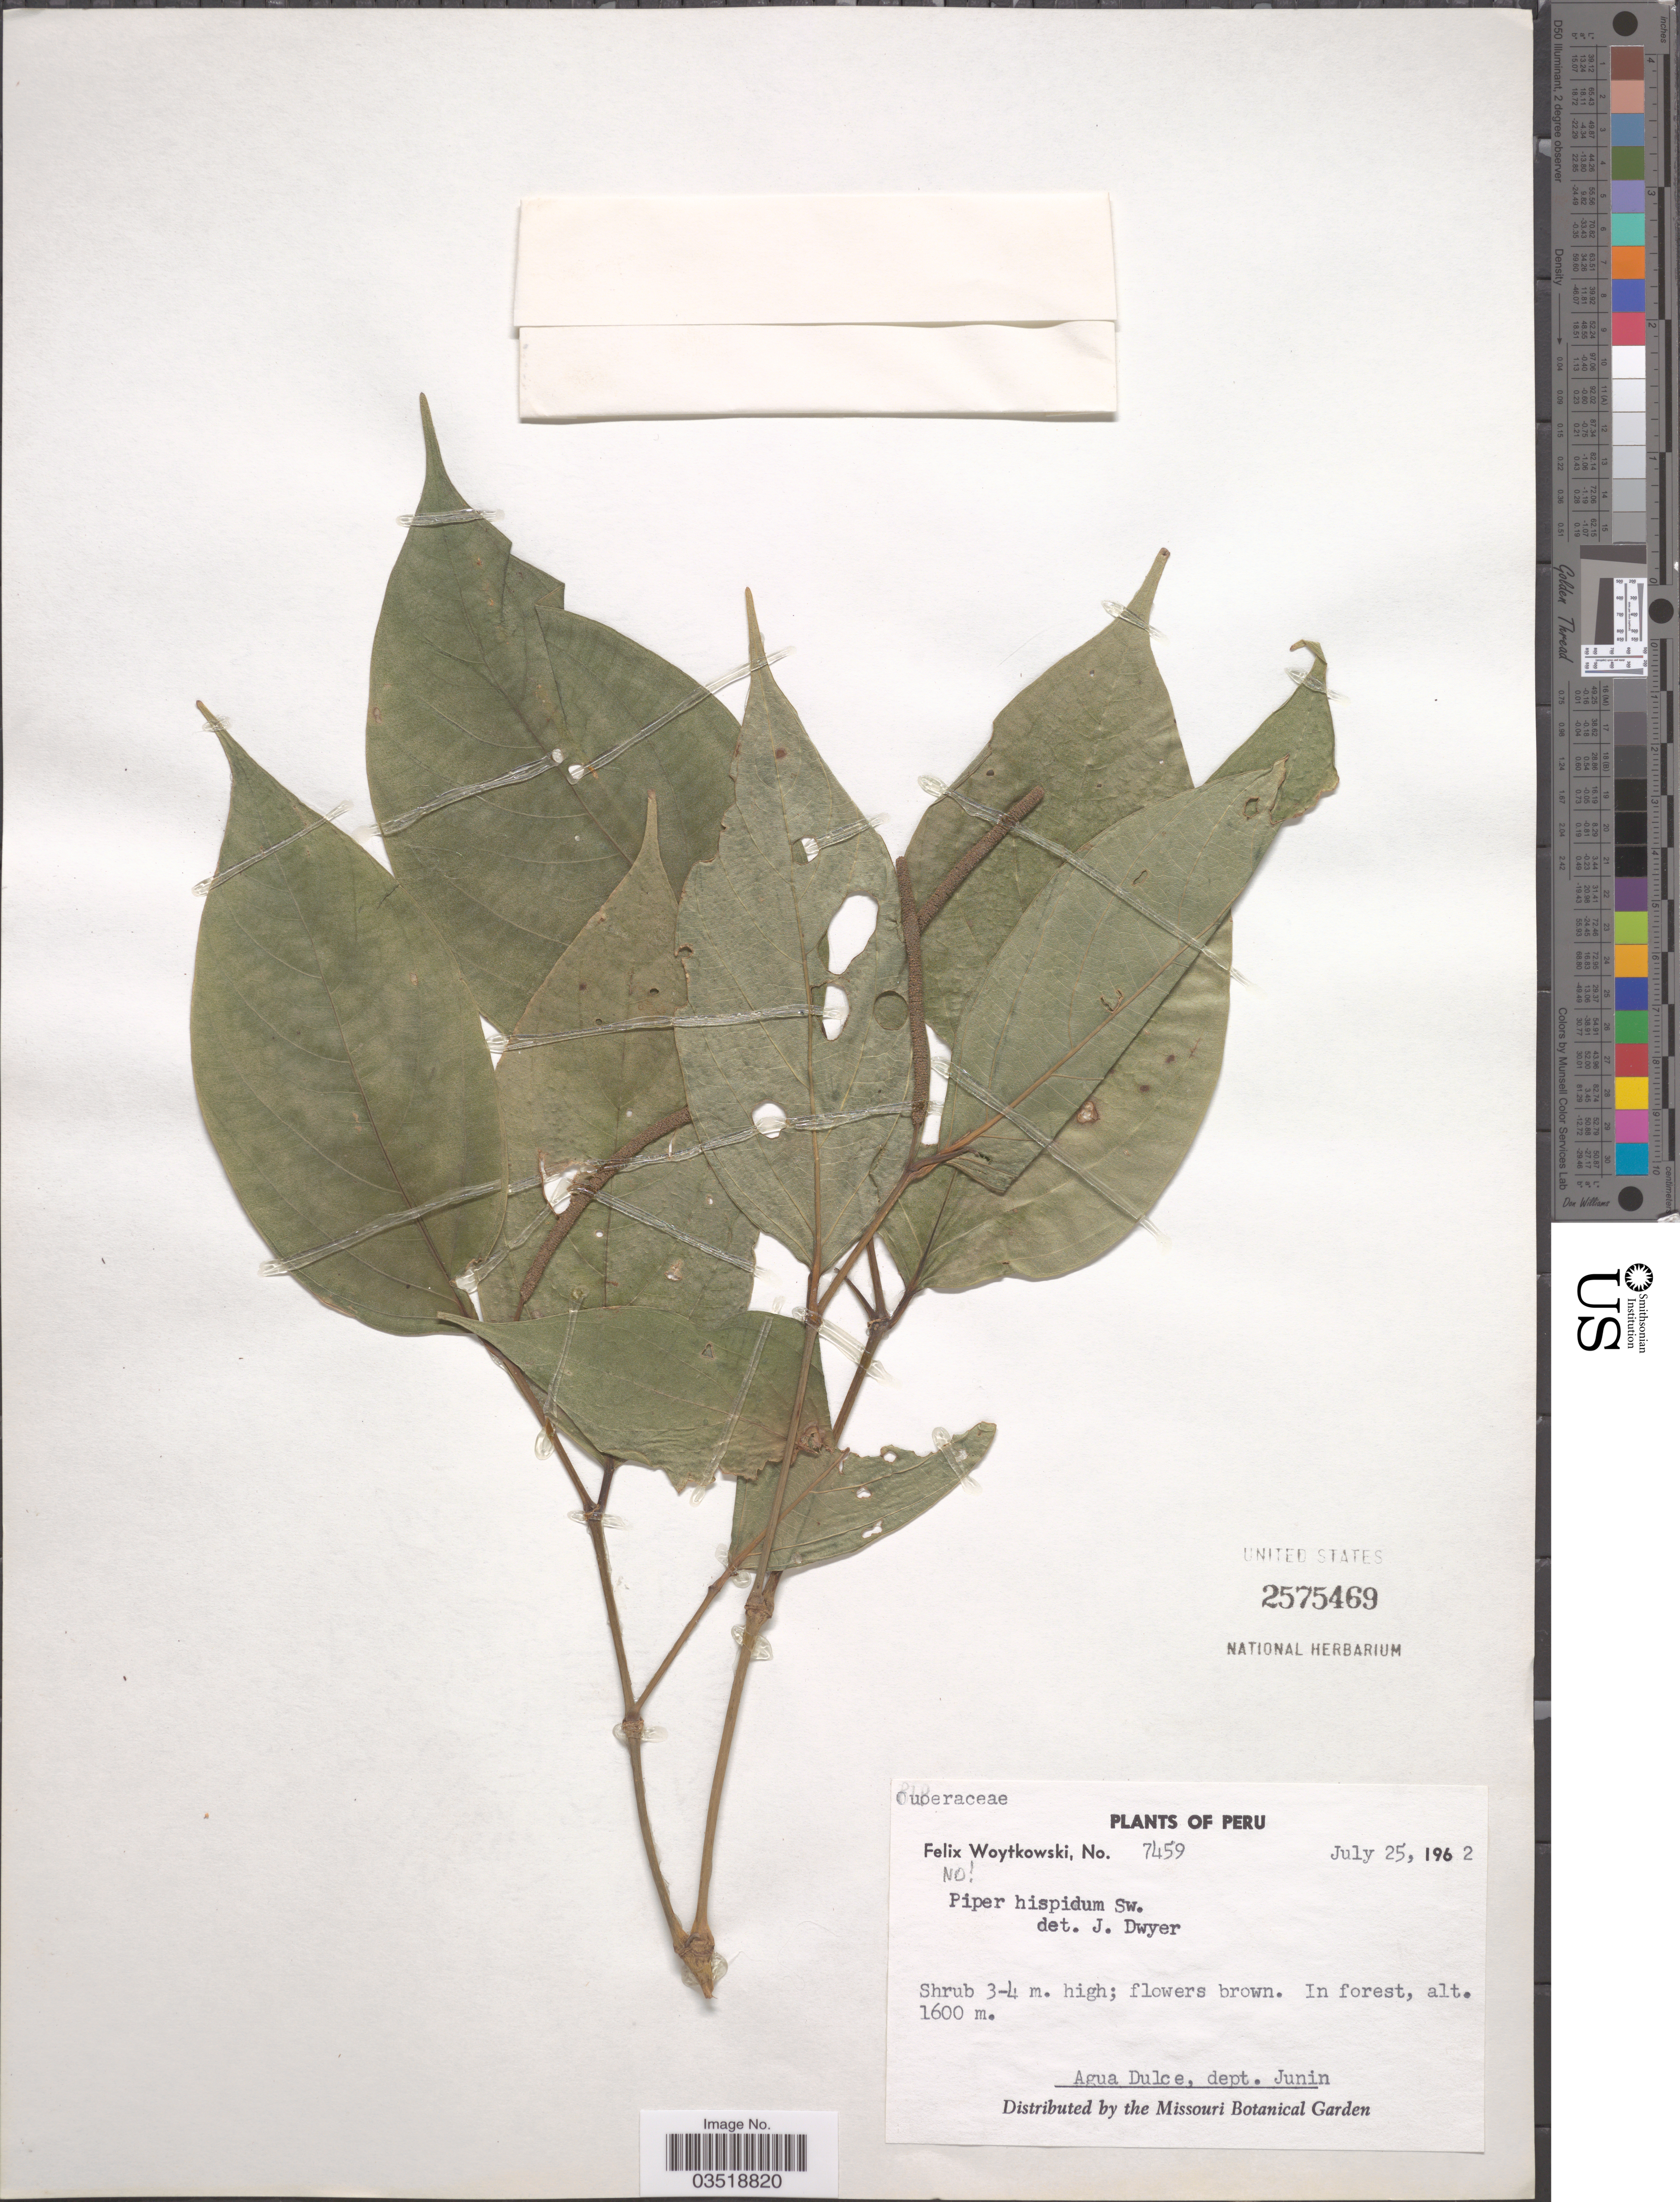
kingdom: Plantae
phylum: Tracheophyta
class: Magnoliopsida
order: Piperales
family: Piperaceae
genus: Piper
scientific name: Piper sp.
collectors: F. Woytkowski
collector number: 7459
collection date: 1962-07-25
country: Peru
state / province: Junín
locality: Agua Dulce, dept. Junin.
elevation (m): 1600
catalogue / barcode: US 2575469